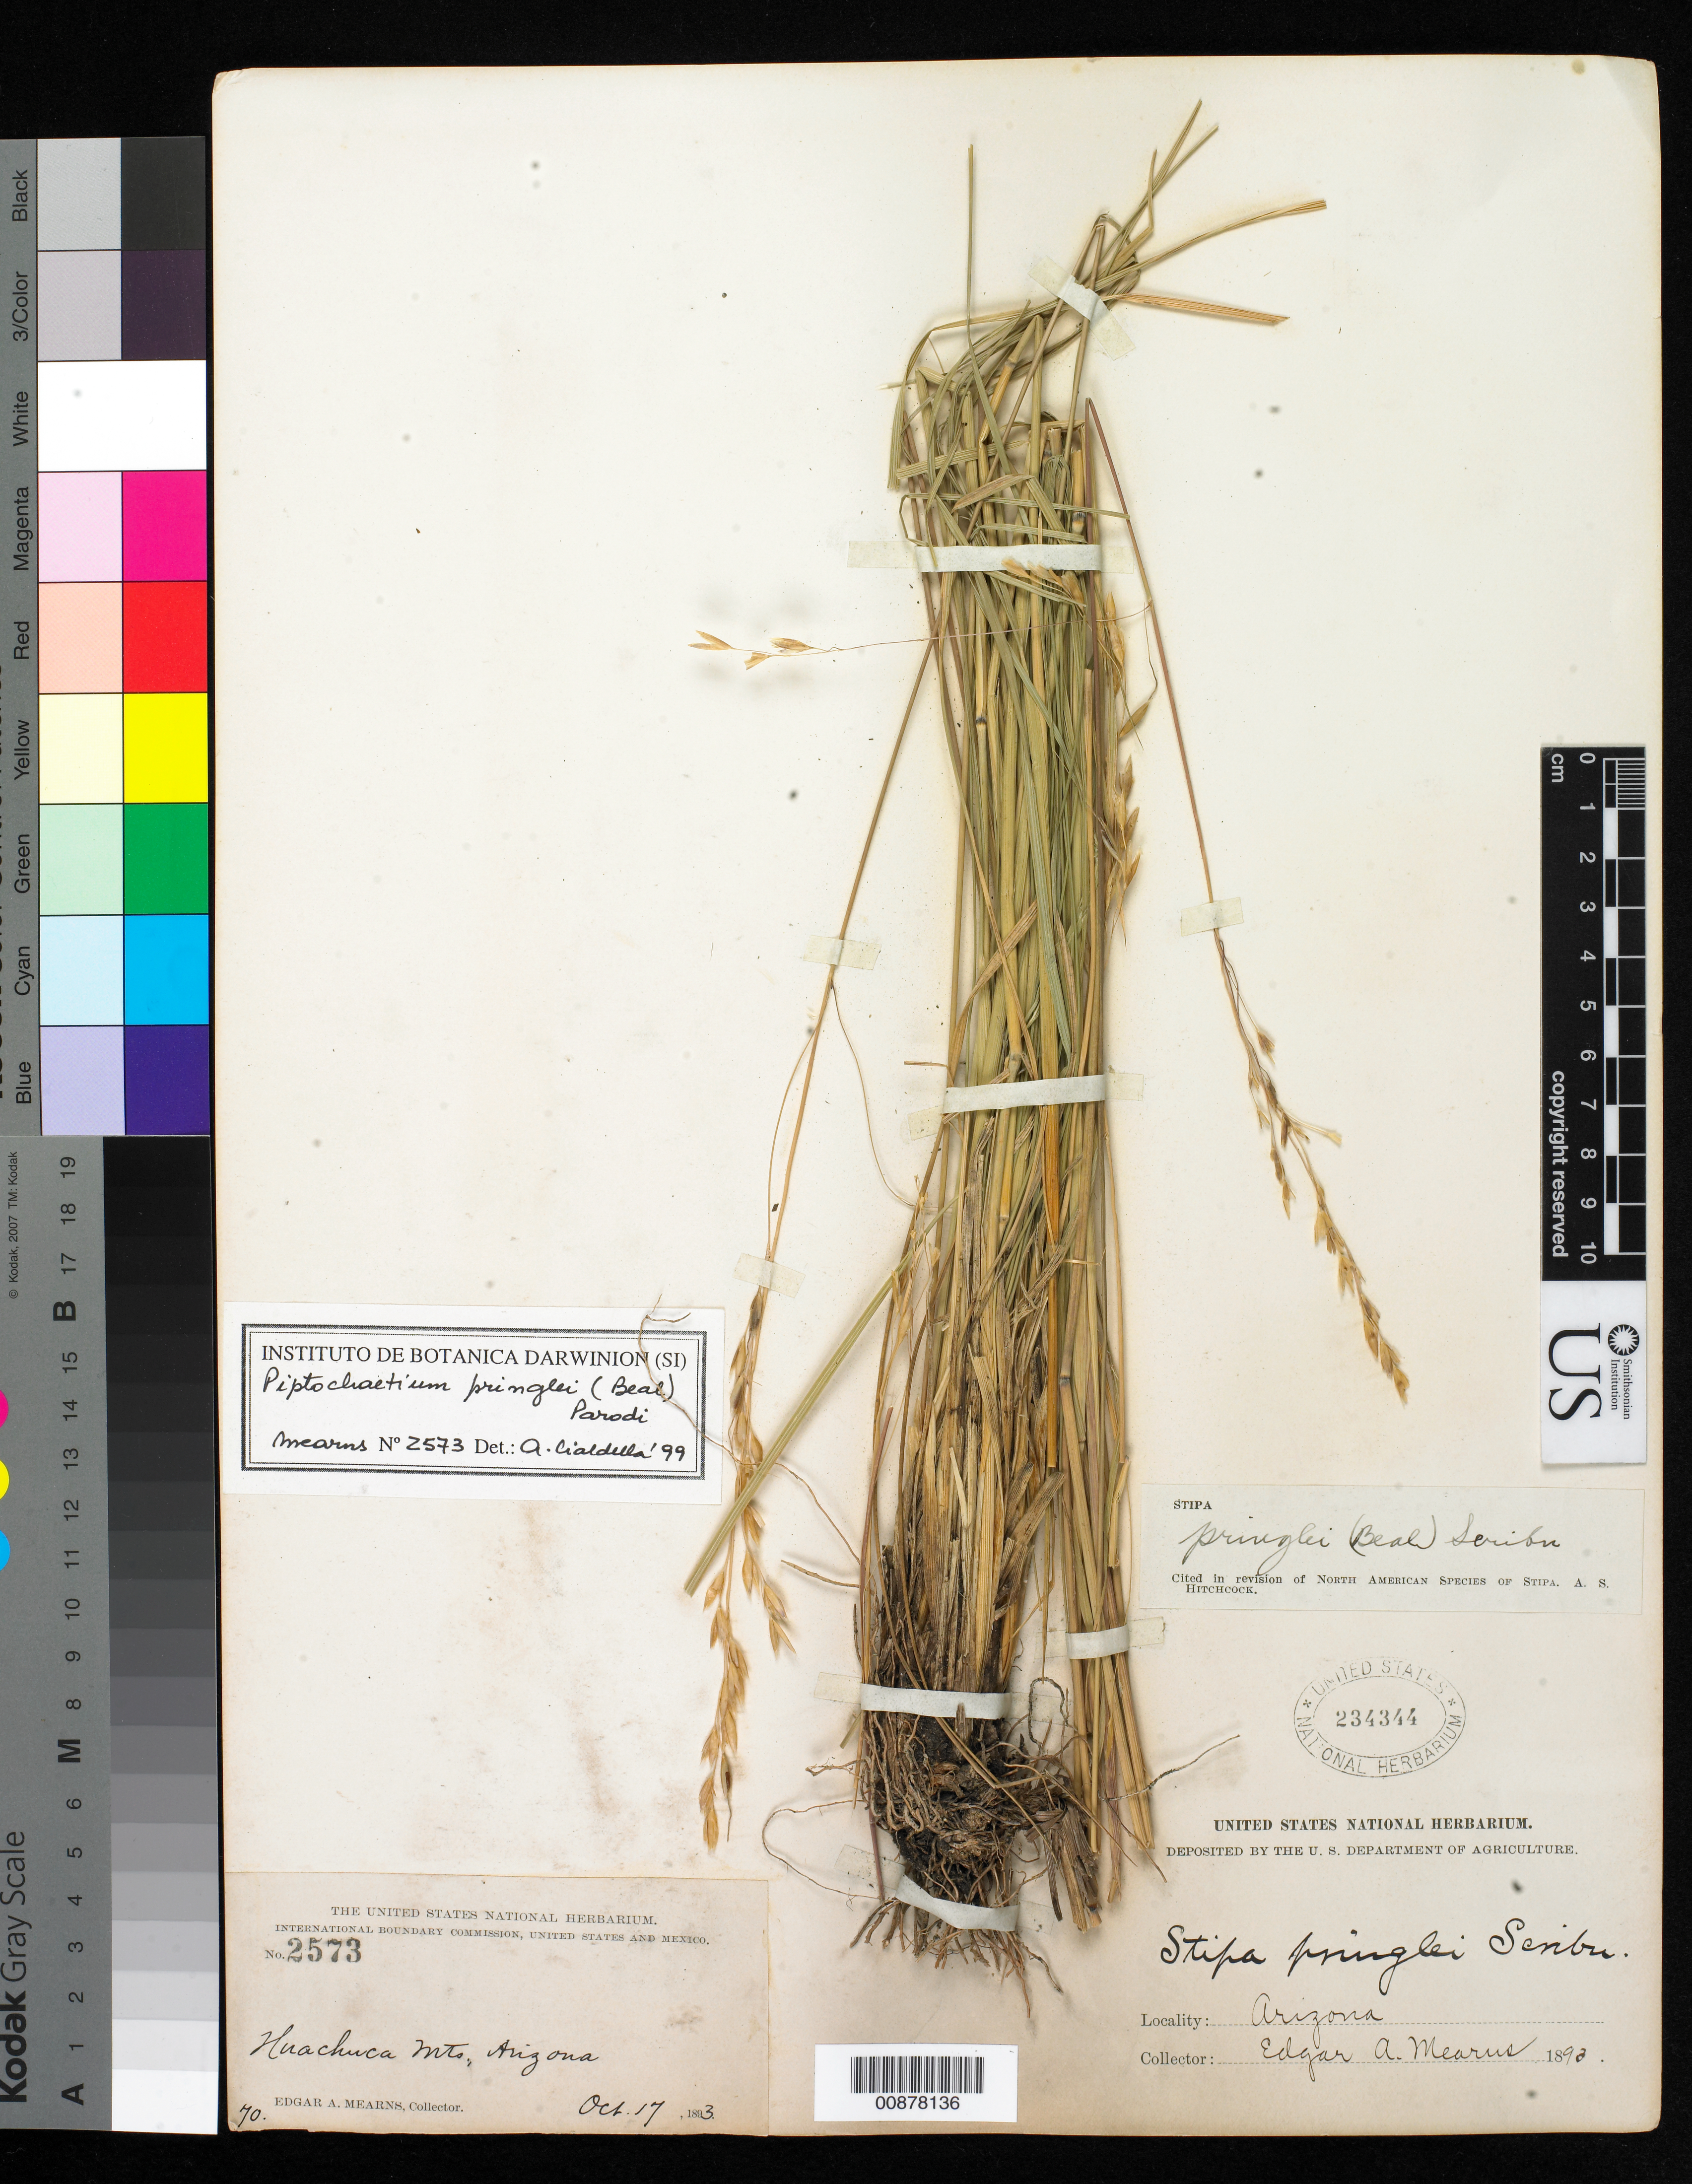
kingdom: Plantae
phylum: Tracheophyta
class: Liliopsida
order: Poales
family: Poaceae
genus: Piptochaetium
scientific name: Piptochaetium pringlei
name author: (W.J. Beal) Parodi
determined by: Cialdella, A. M.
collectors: E. A. Mearns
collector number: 2573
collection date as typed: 17 Oct 1893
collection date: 1893-10-17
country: United States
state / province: Arizona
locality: Huachuca Mts.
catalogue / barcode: US 234344